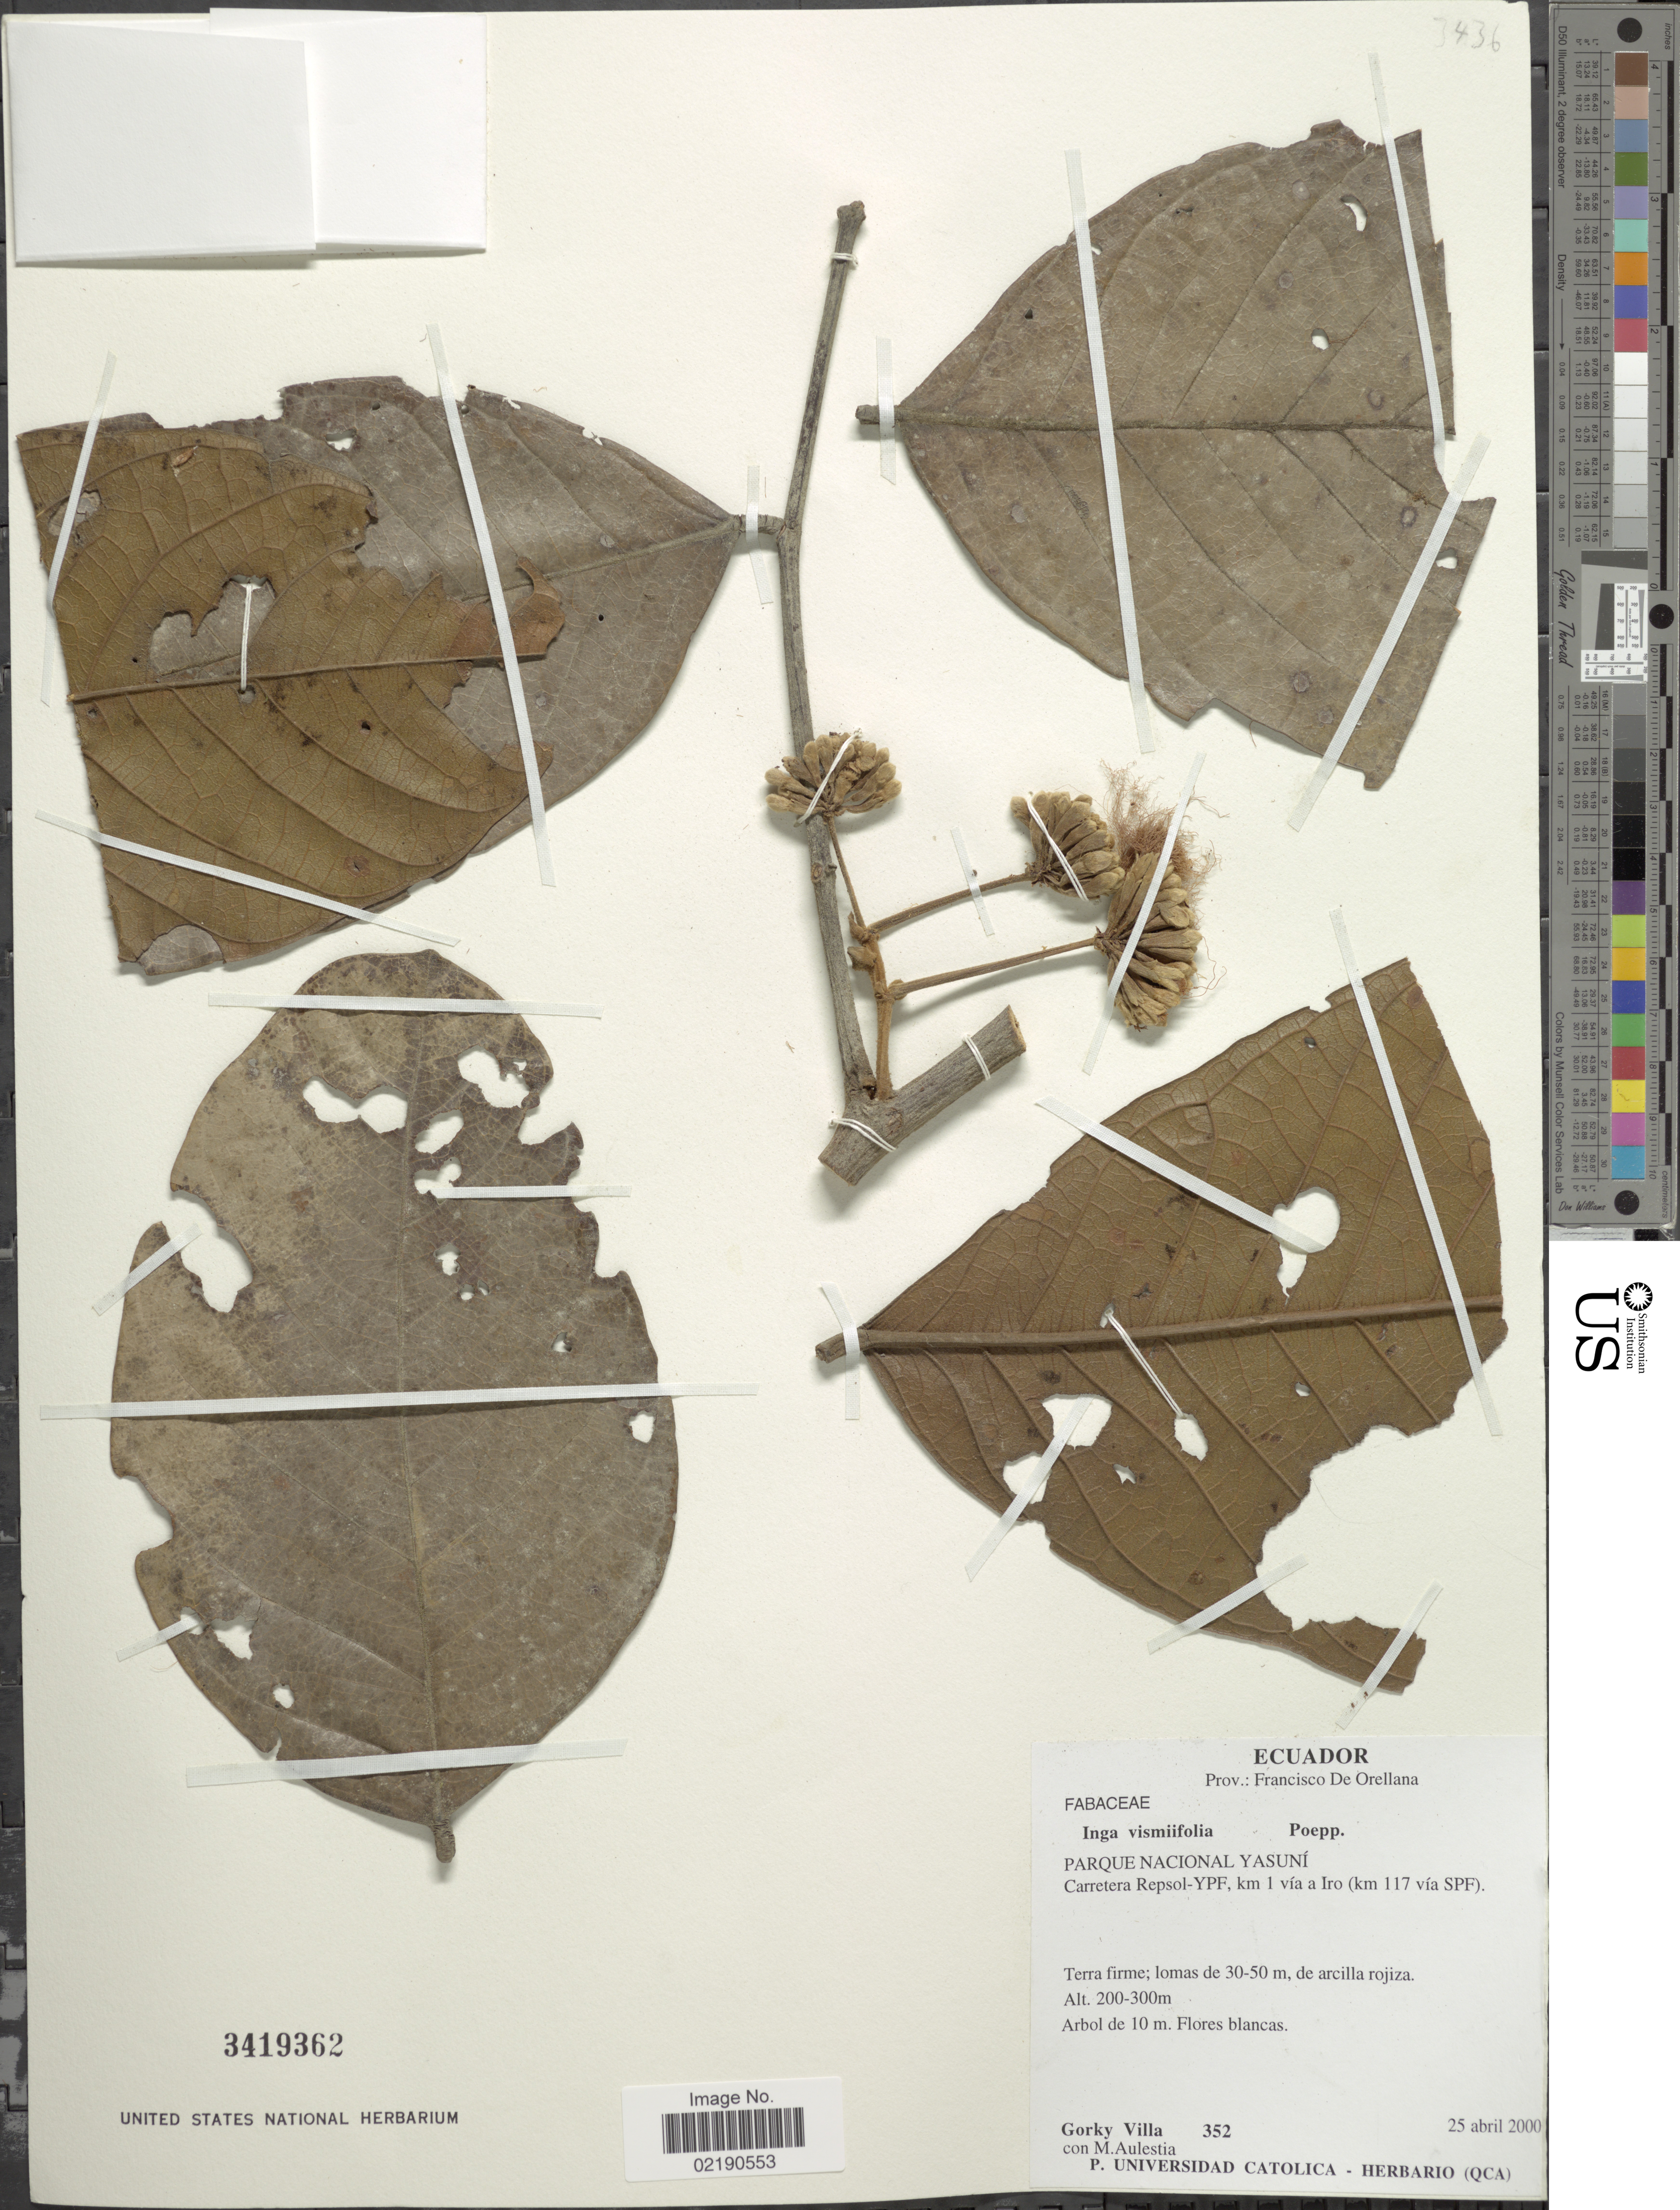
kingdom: Plantae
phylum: Tracheophyta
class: Magnoliopsida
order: Fabales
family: Fabaceae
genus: Inga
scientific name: Inga vismiifolia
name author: Poepp. & Endl.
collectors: G. Villa & M. Aulestia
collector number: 352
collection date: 2000-04-25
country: Ecuador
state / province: Orellana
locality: Prov. Francisco De Orellana. Parque Nacional Yasuni. Carretera Repsol - YPF, km 1 via a Iro (km 117 via SPF)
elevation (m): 200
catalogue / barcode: US 3419362